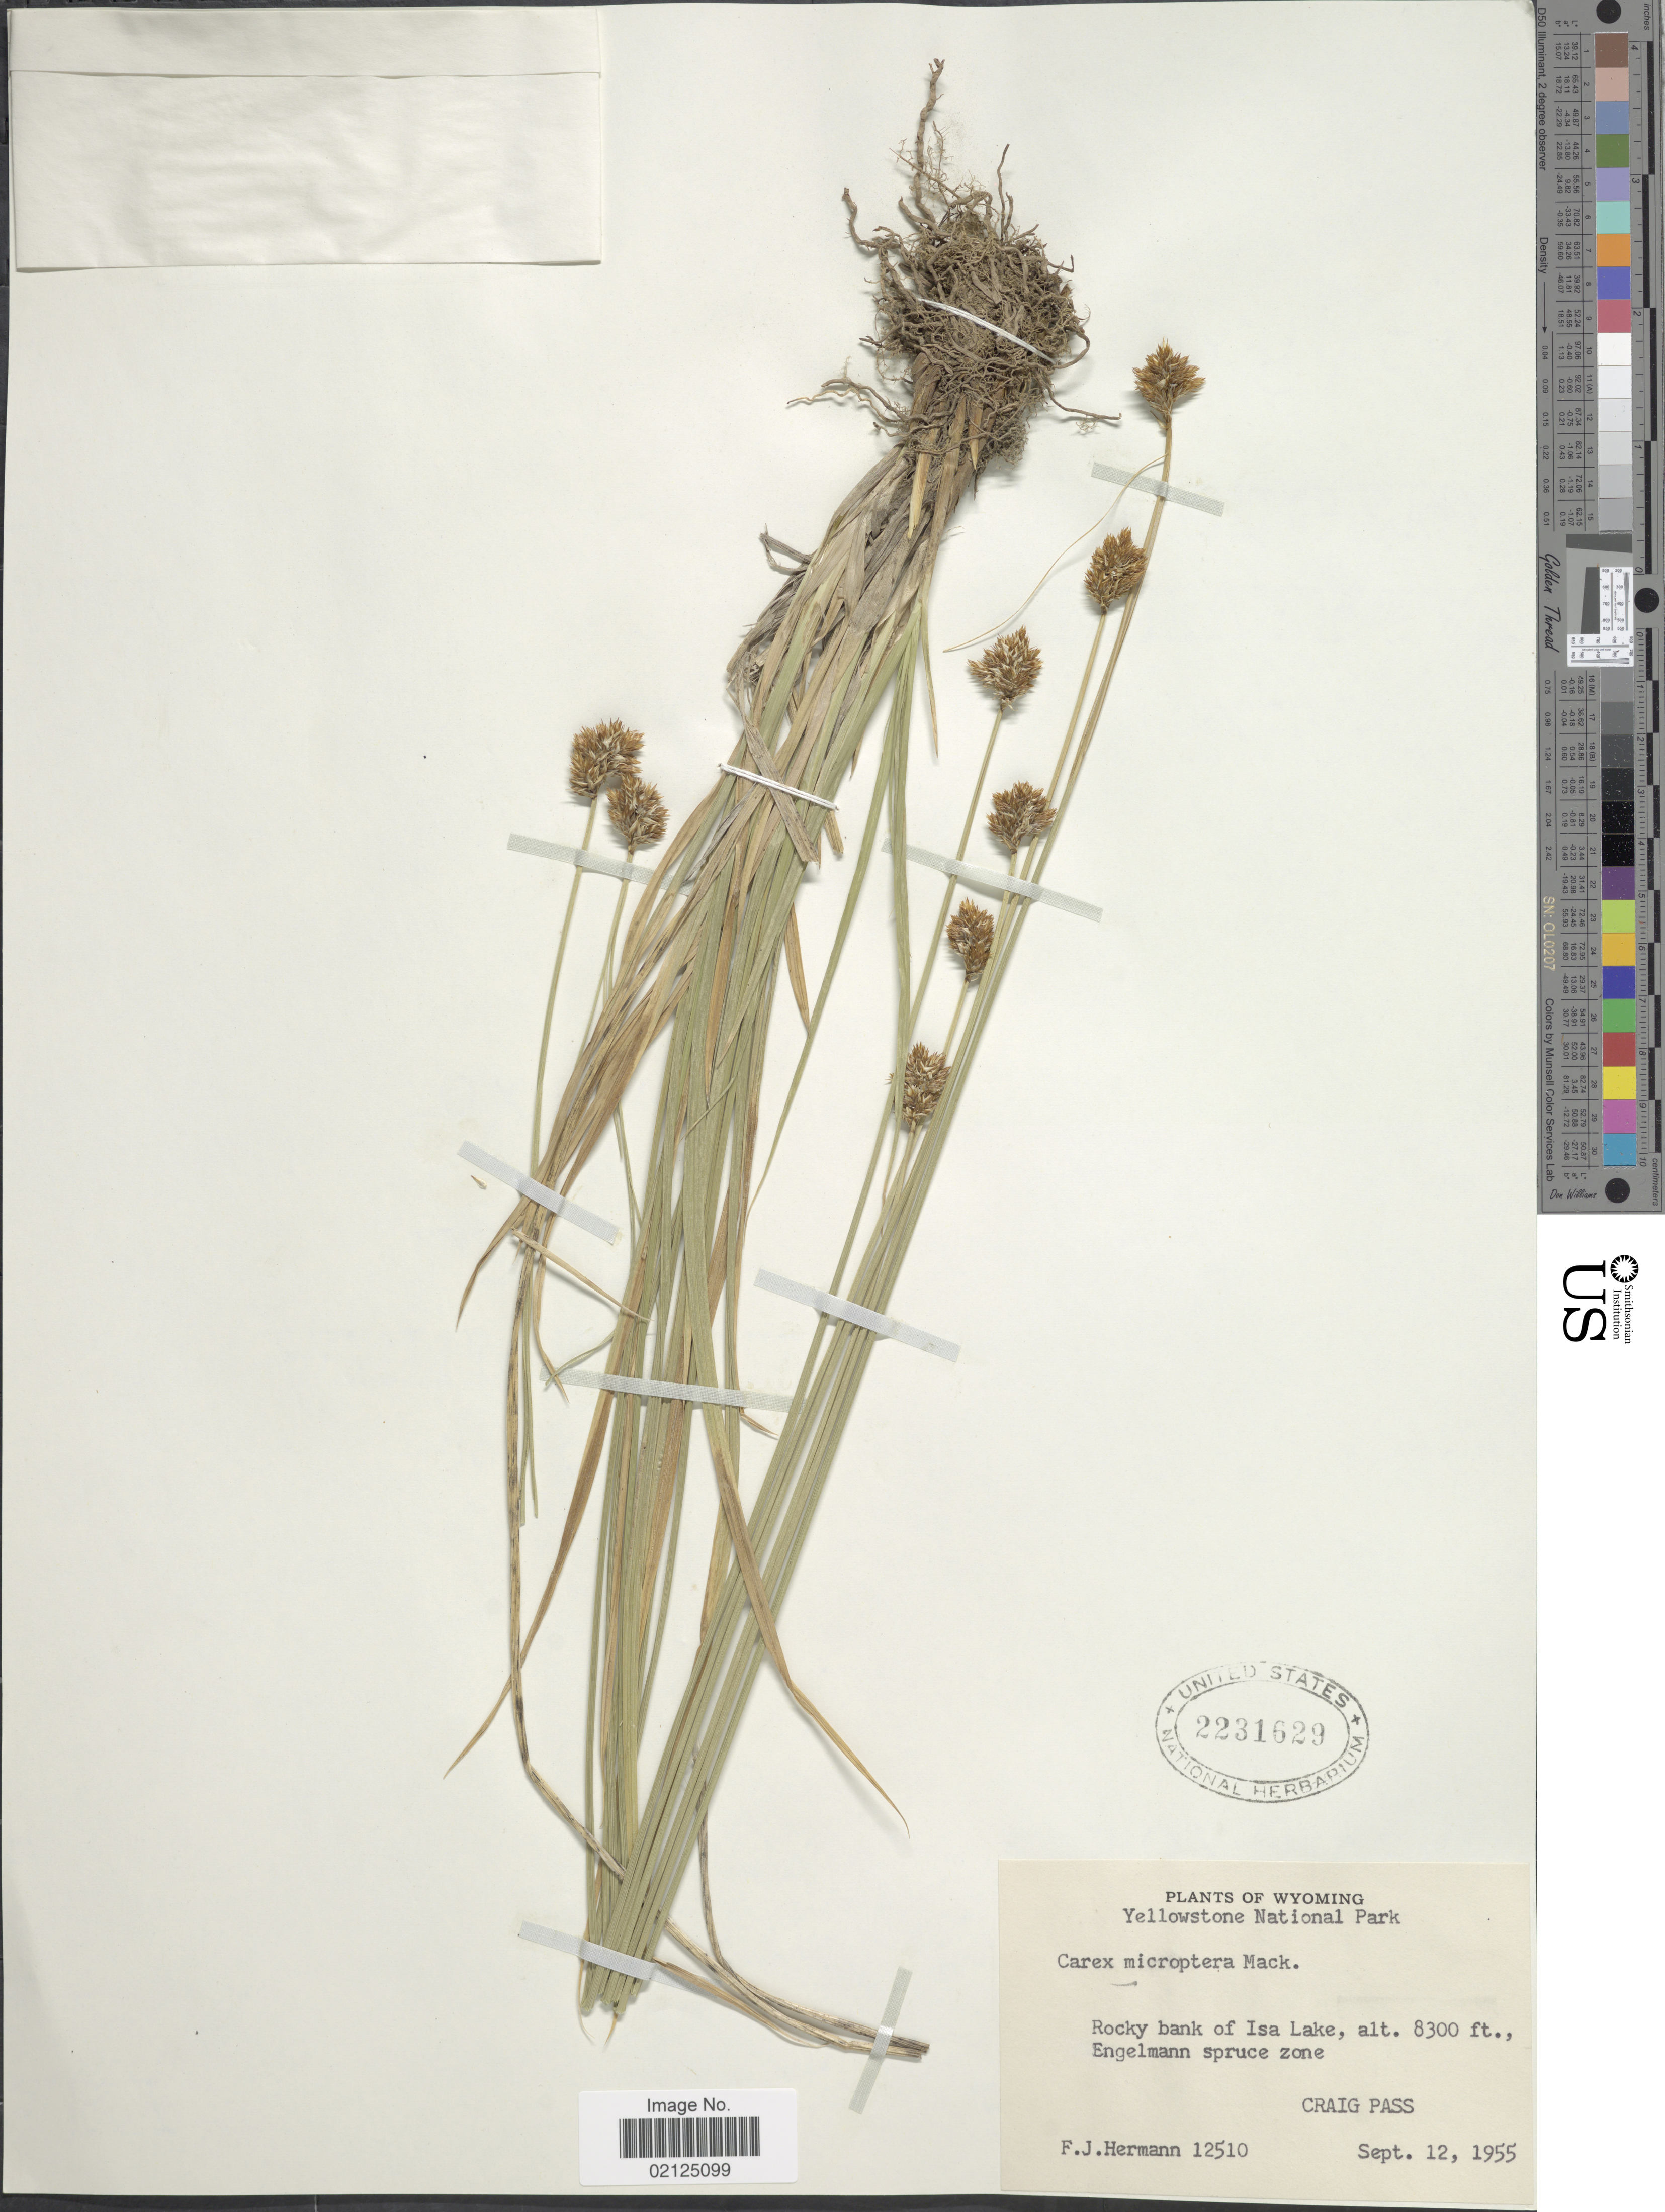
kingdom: Plantae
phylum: Tracheophyta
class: Liliopsida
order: Poales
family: Cyperaceae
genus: Carex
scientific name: Carex microptera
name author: Mack.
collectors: F. J. Hermann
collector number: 12510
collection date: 1955-09-12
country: United States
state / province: Wyoming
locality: Yellowstone Naional Park, Rocky bank of Isa Lake, Engelmann spruce zone, Craig Pass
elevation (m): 2530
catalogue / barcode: US 2231629